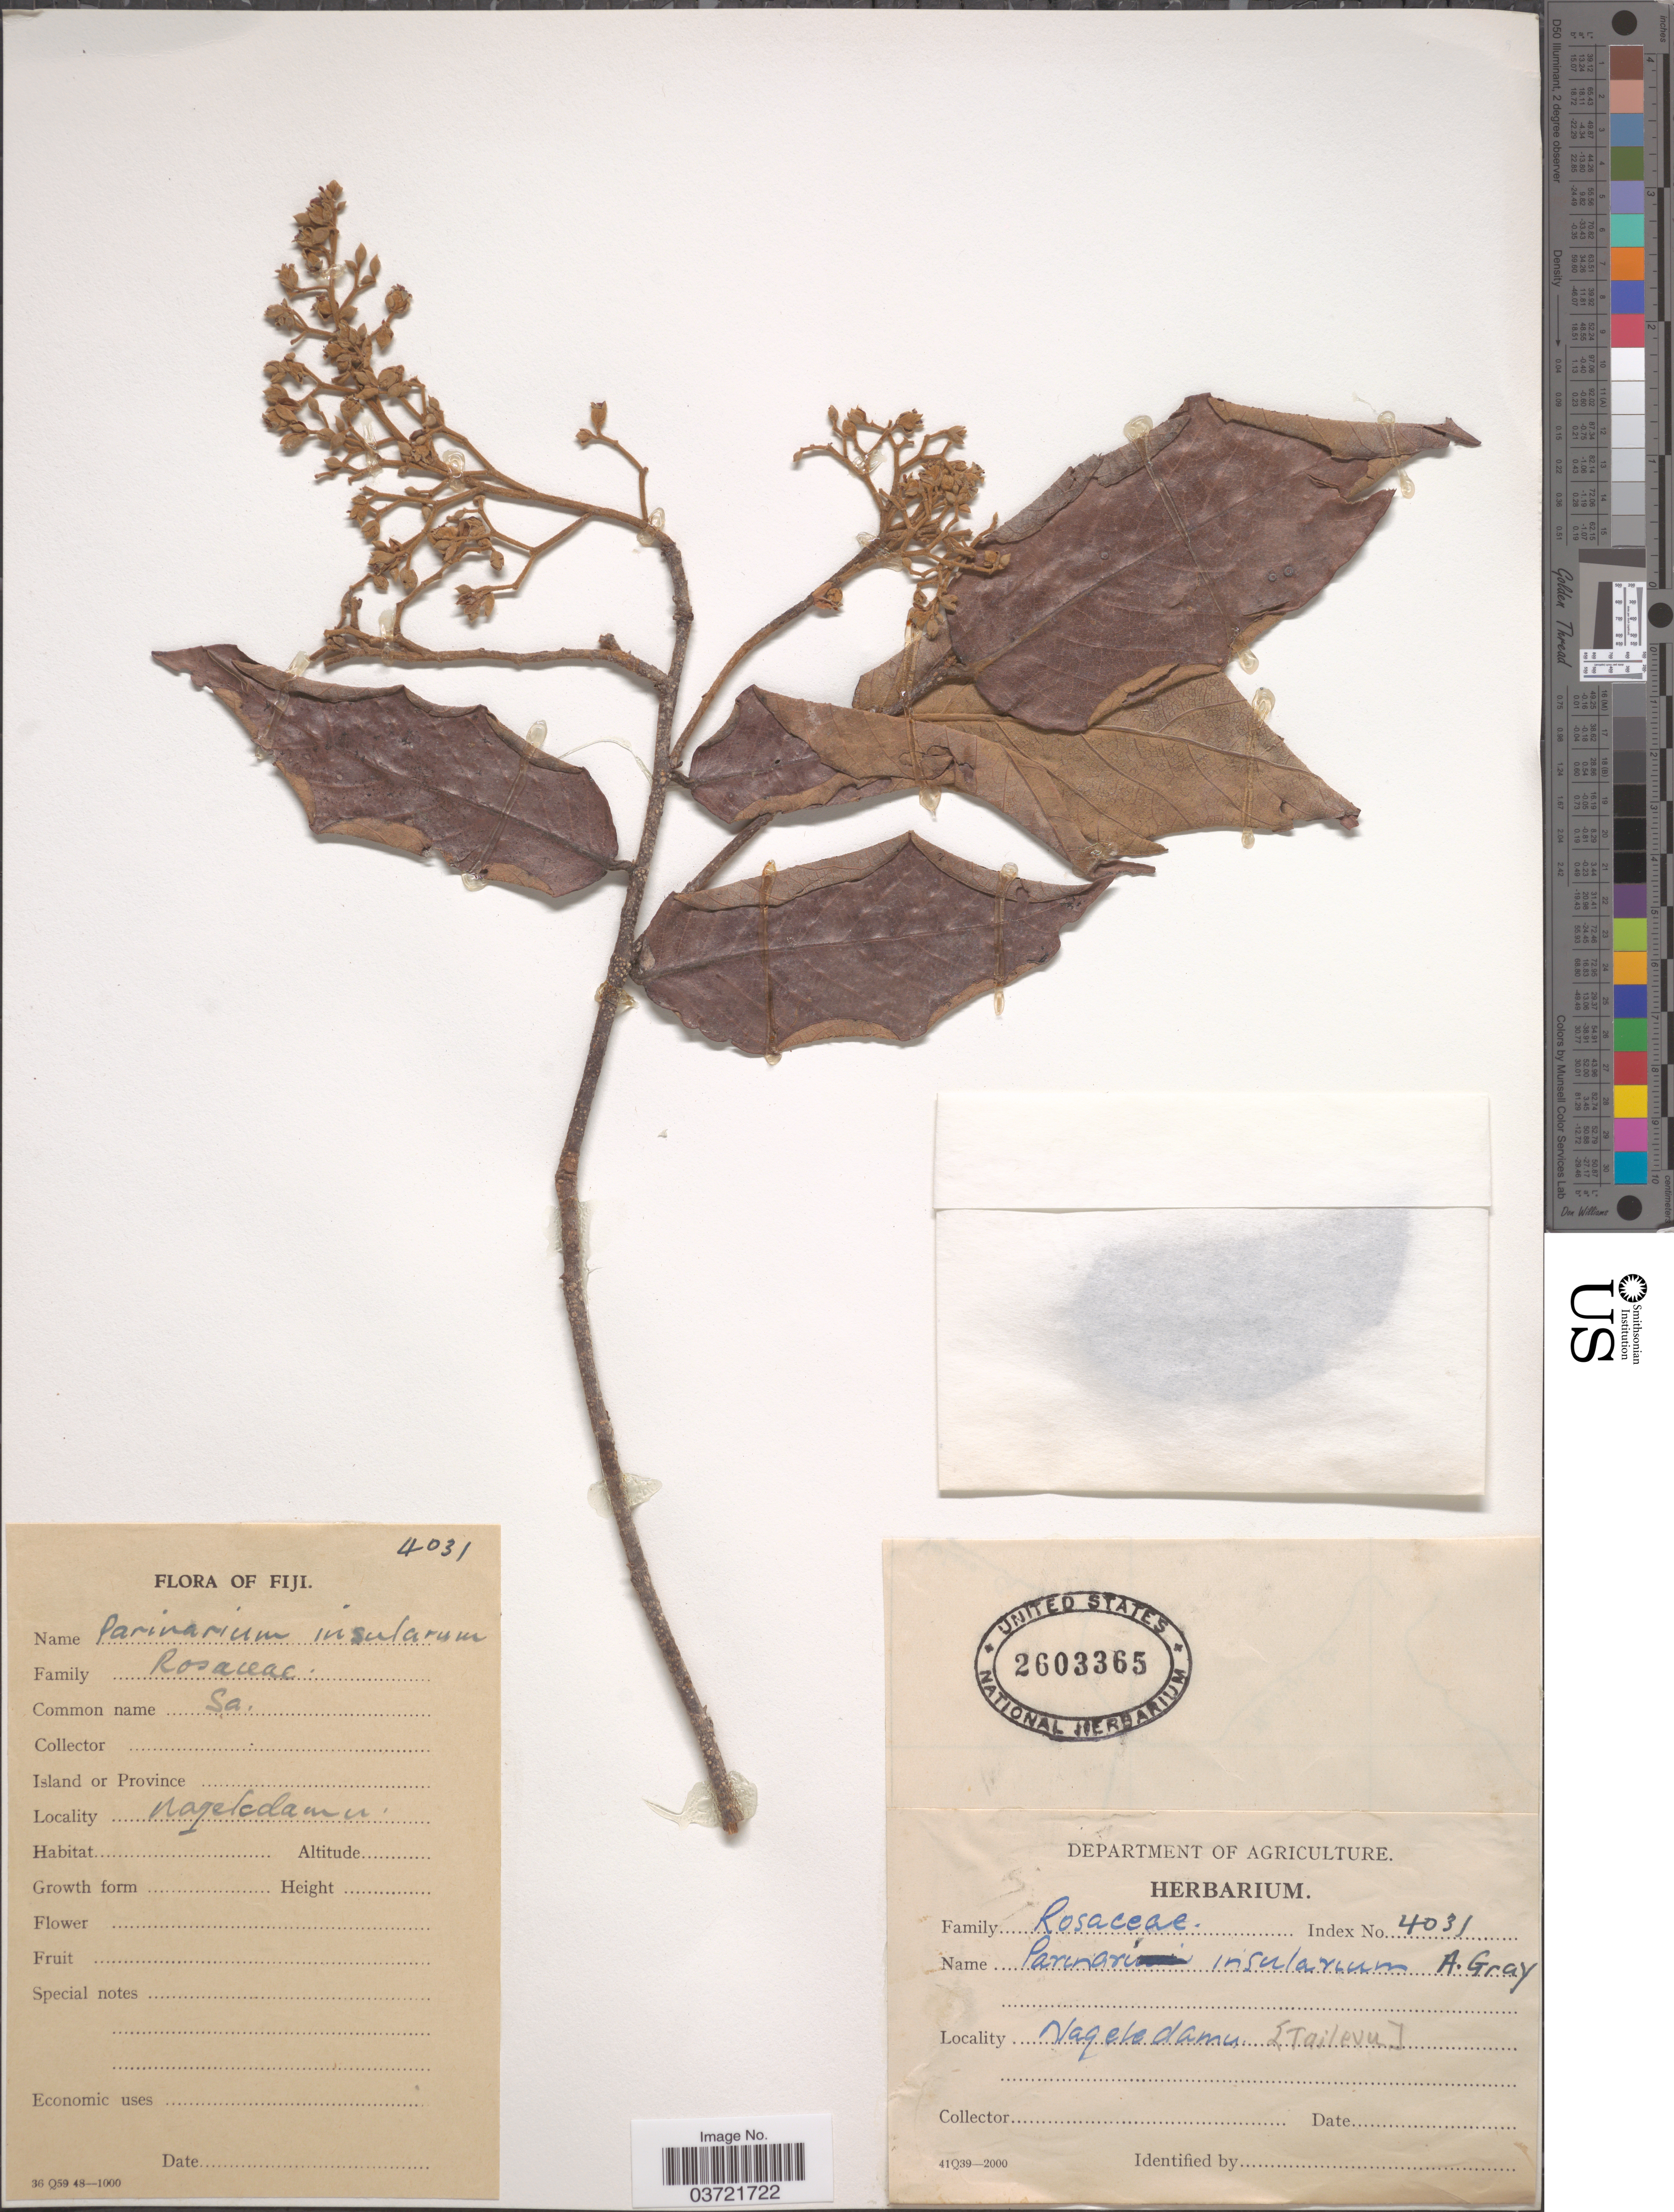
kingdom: Plantae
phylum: Tracheophyta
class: Magnoliopsida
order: Malpighiales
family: Chrysobalanaceae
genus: Parinari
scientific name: Parinari insularis A. Gray in Wilkes, as "insularum"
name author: A. Gray in Wilkes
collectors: Ex herb. Department of Agriculture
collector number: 4031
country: Fiji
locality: Nageledamu[interpreted]. [Tailevu].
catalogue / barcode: US 2603365